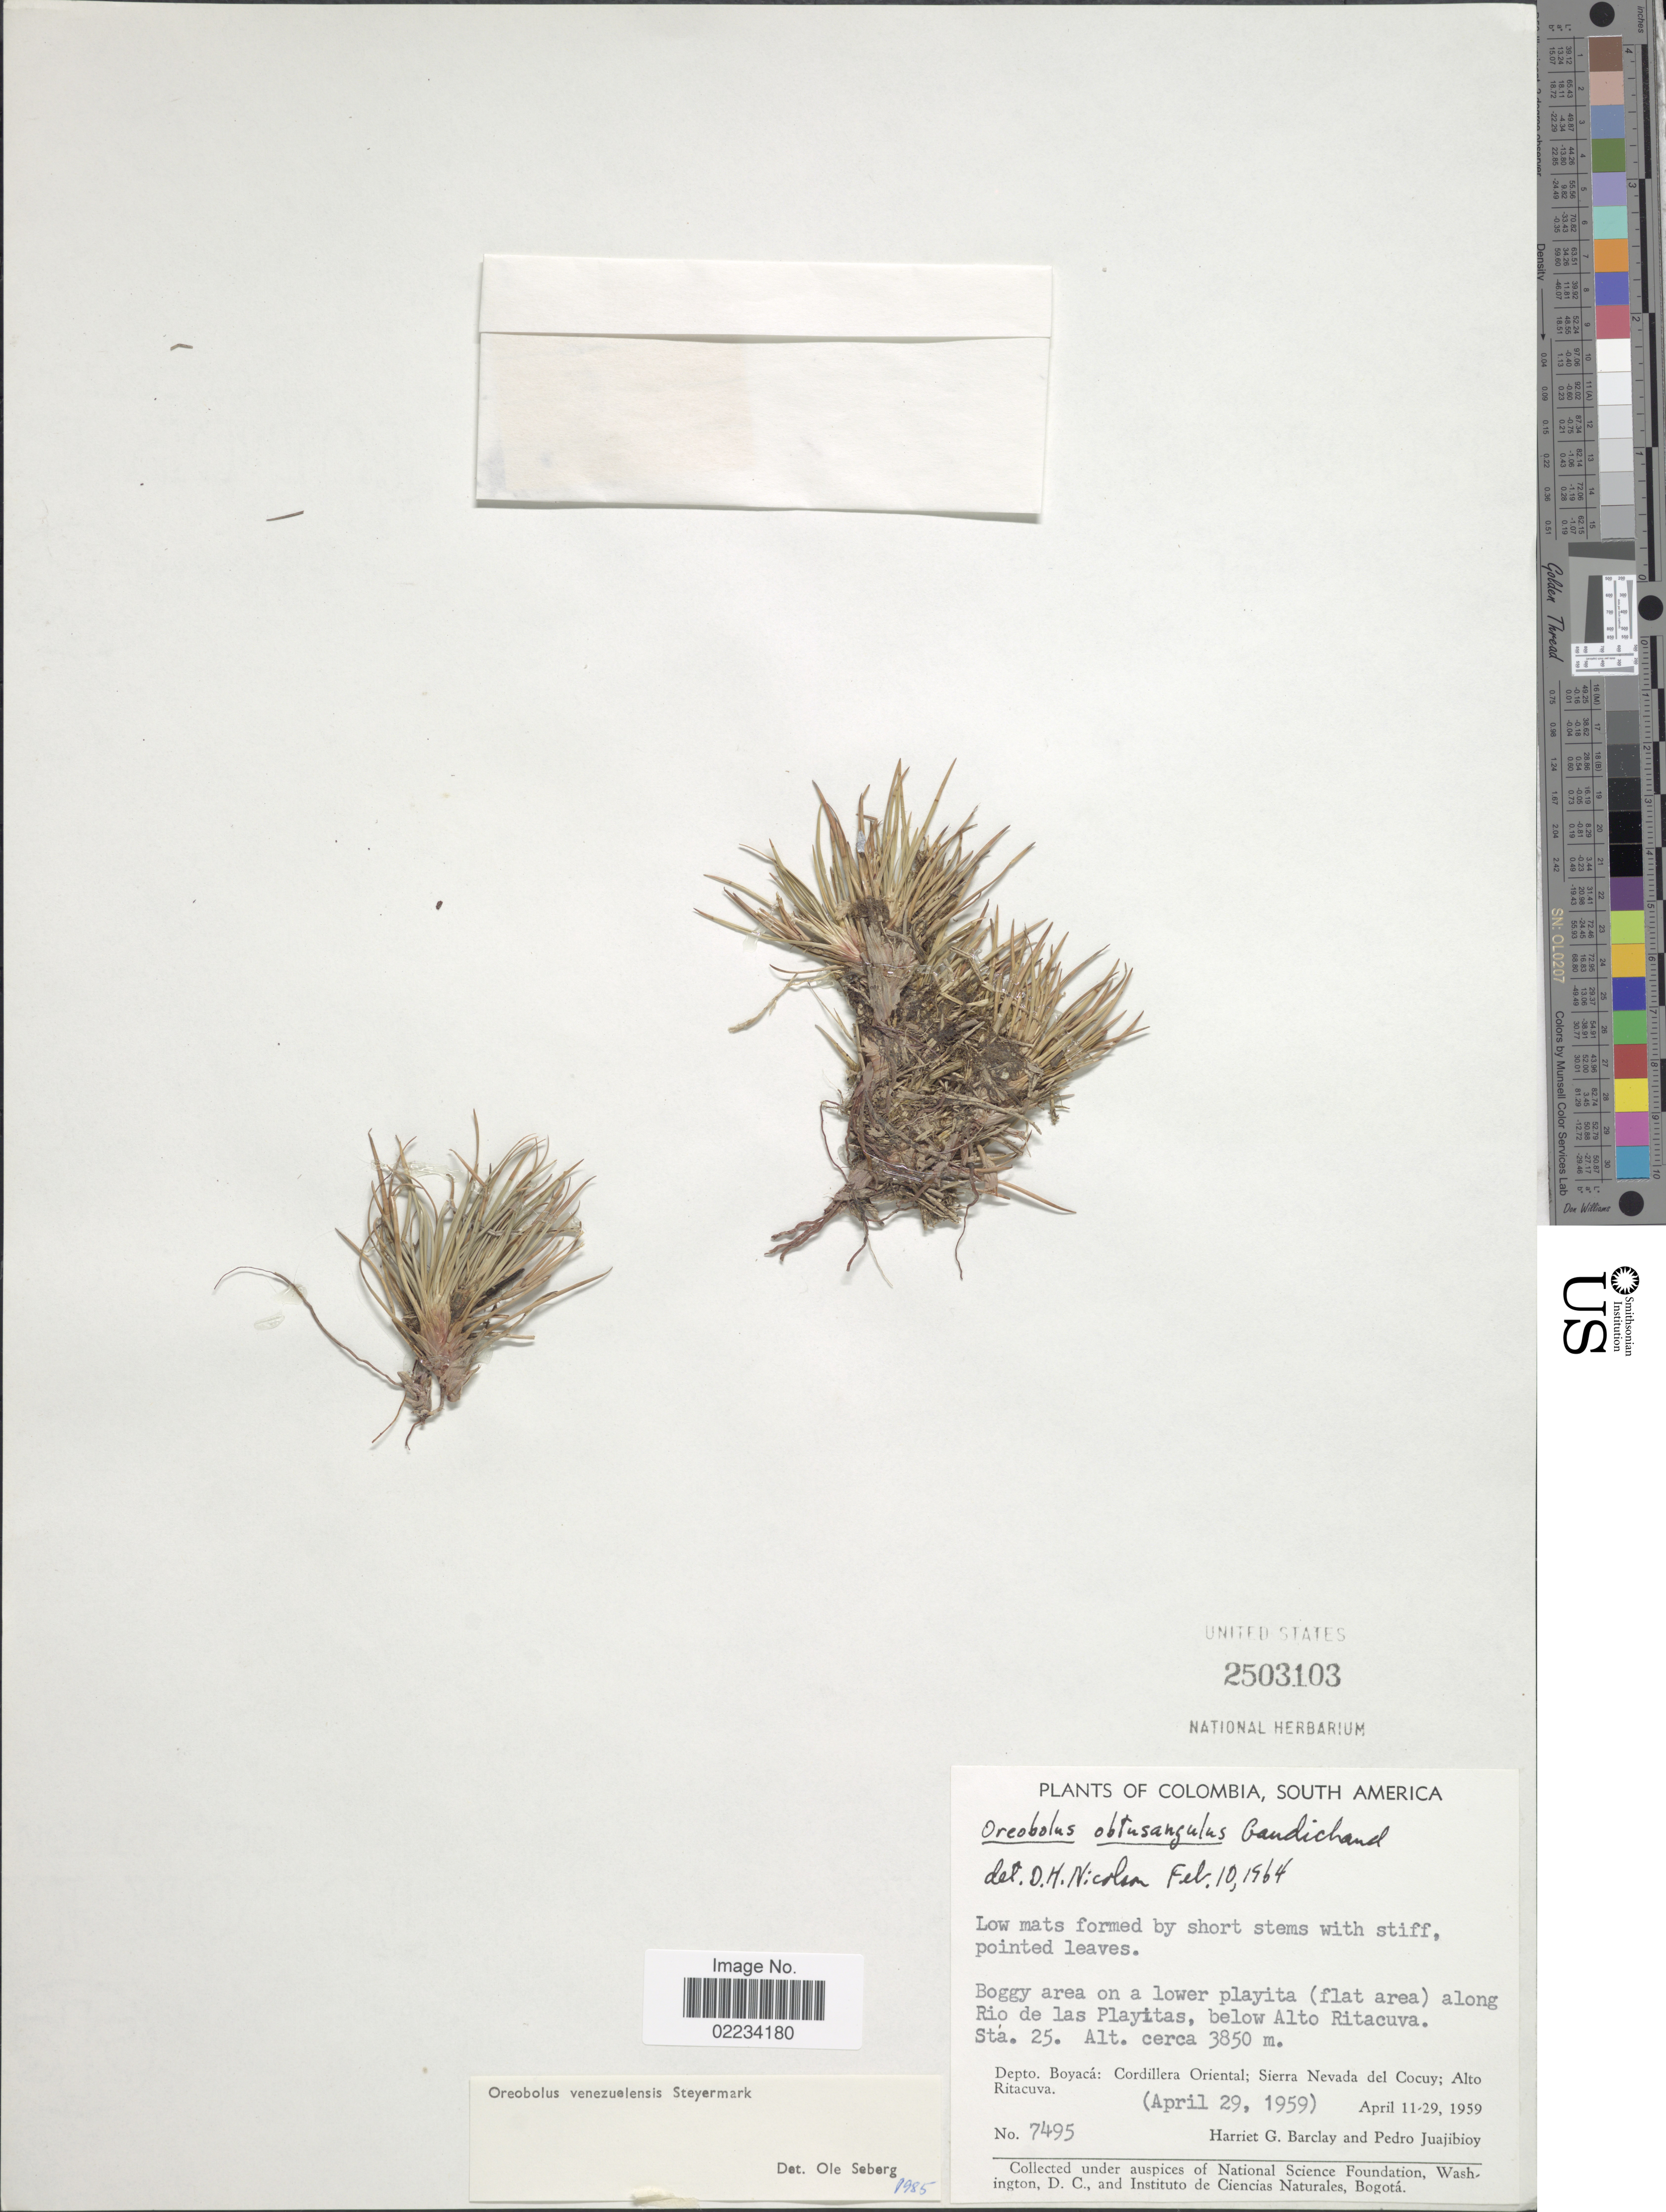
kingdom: Plantae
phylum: Tracheophyta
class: Liliopsida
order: Poales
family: Cyperaceae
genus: Oreobolus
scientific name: Oreobolus venezuelensis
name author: Steyerm.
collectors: H. G. Barclay & P. Juajibioy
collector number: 7495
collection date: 1959-04-11/1959-04-29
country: Colombia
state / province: Boyacá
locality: Boggy area on a lower playita (flat area) along Rio de las Playitas, below Alto Ritacuva. Sta. 25. Depto Boyacá: Cordillera Oriental; Sierra Nevada del Cocuy; Alto Ritacuva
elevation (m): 3850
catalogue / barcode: US 2503103